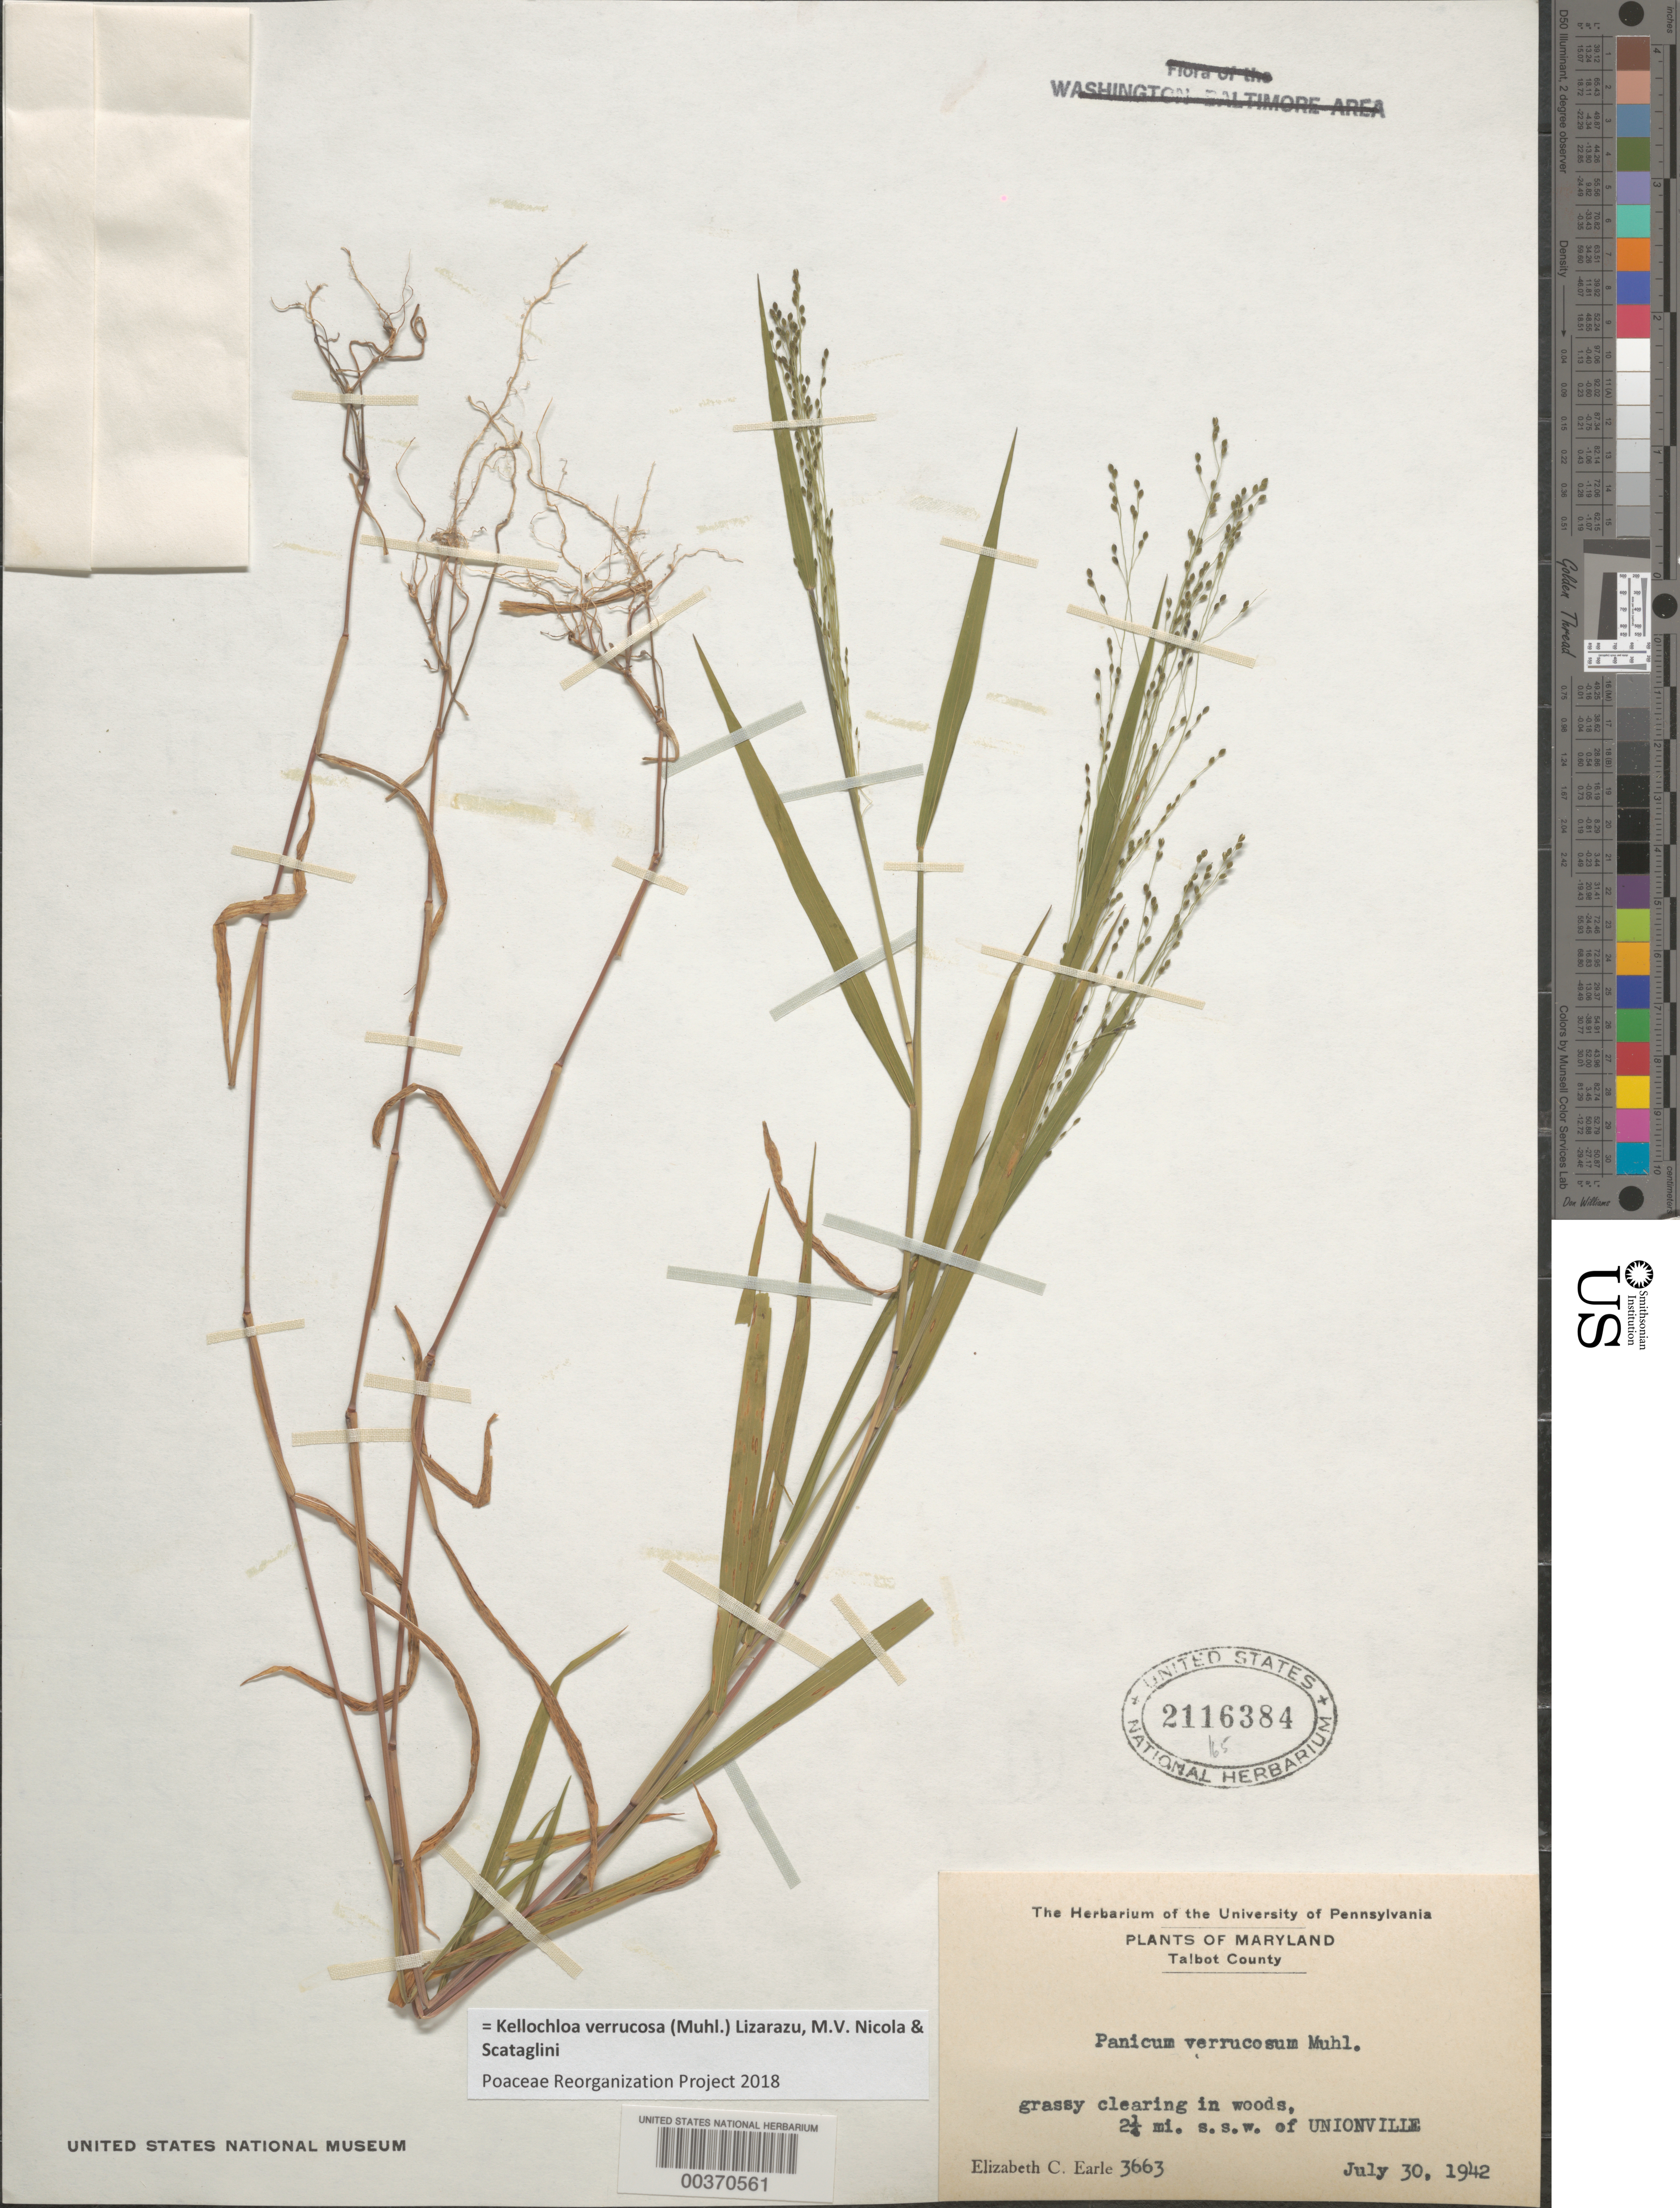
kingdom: Plantae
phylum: Tracheophyta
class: Liliopsida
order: Poales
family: Poaceae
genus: Panicum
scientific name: Panicum verrucosum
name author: Muhl.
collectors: E. C. Earle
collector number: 3663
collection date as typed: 30 Jul 1942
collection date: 1942-07-30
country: United States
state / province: Maryland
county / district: Talbot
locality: Unionville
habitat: Grassy clearing in woods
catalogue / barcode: US 2116384